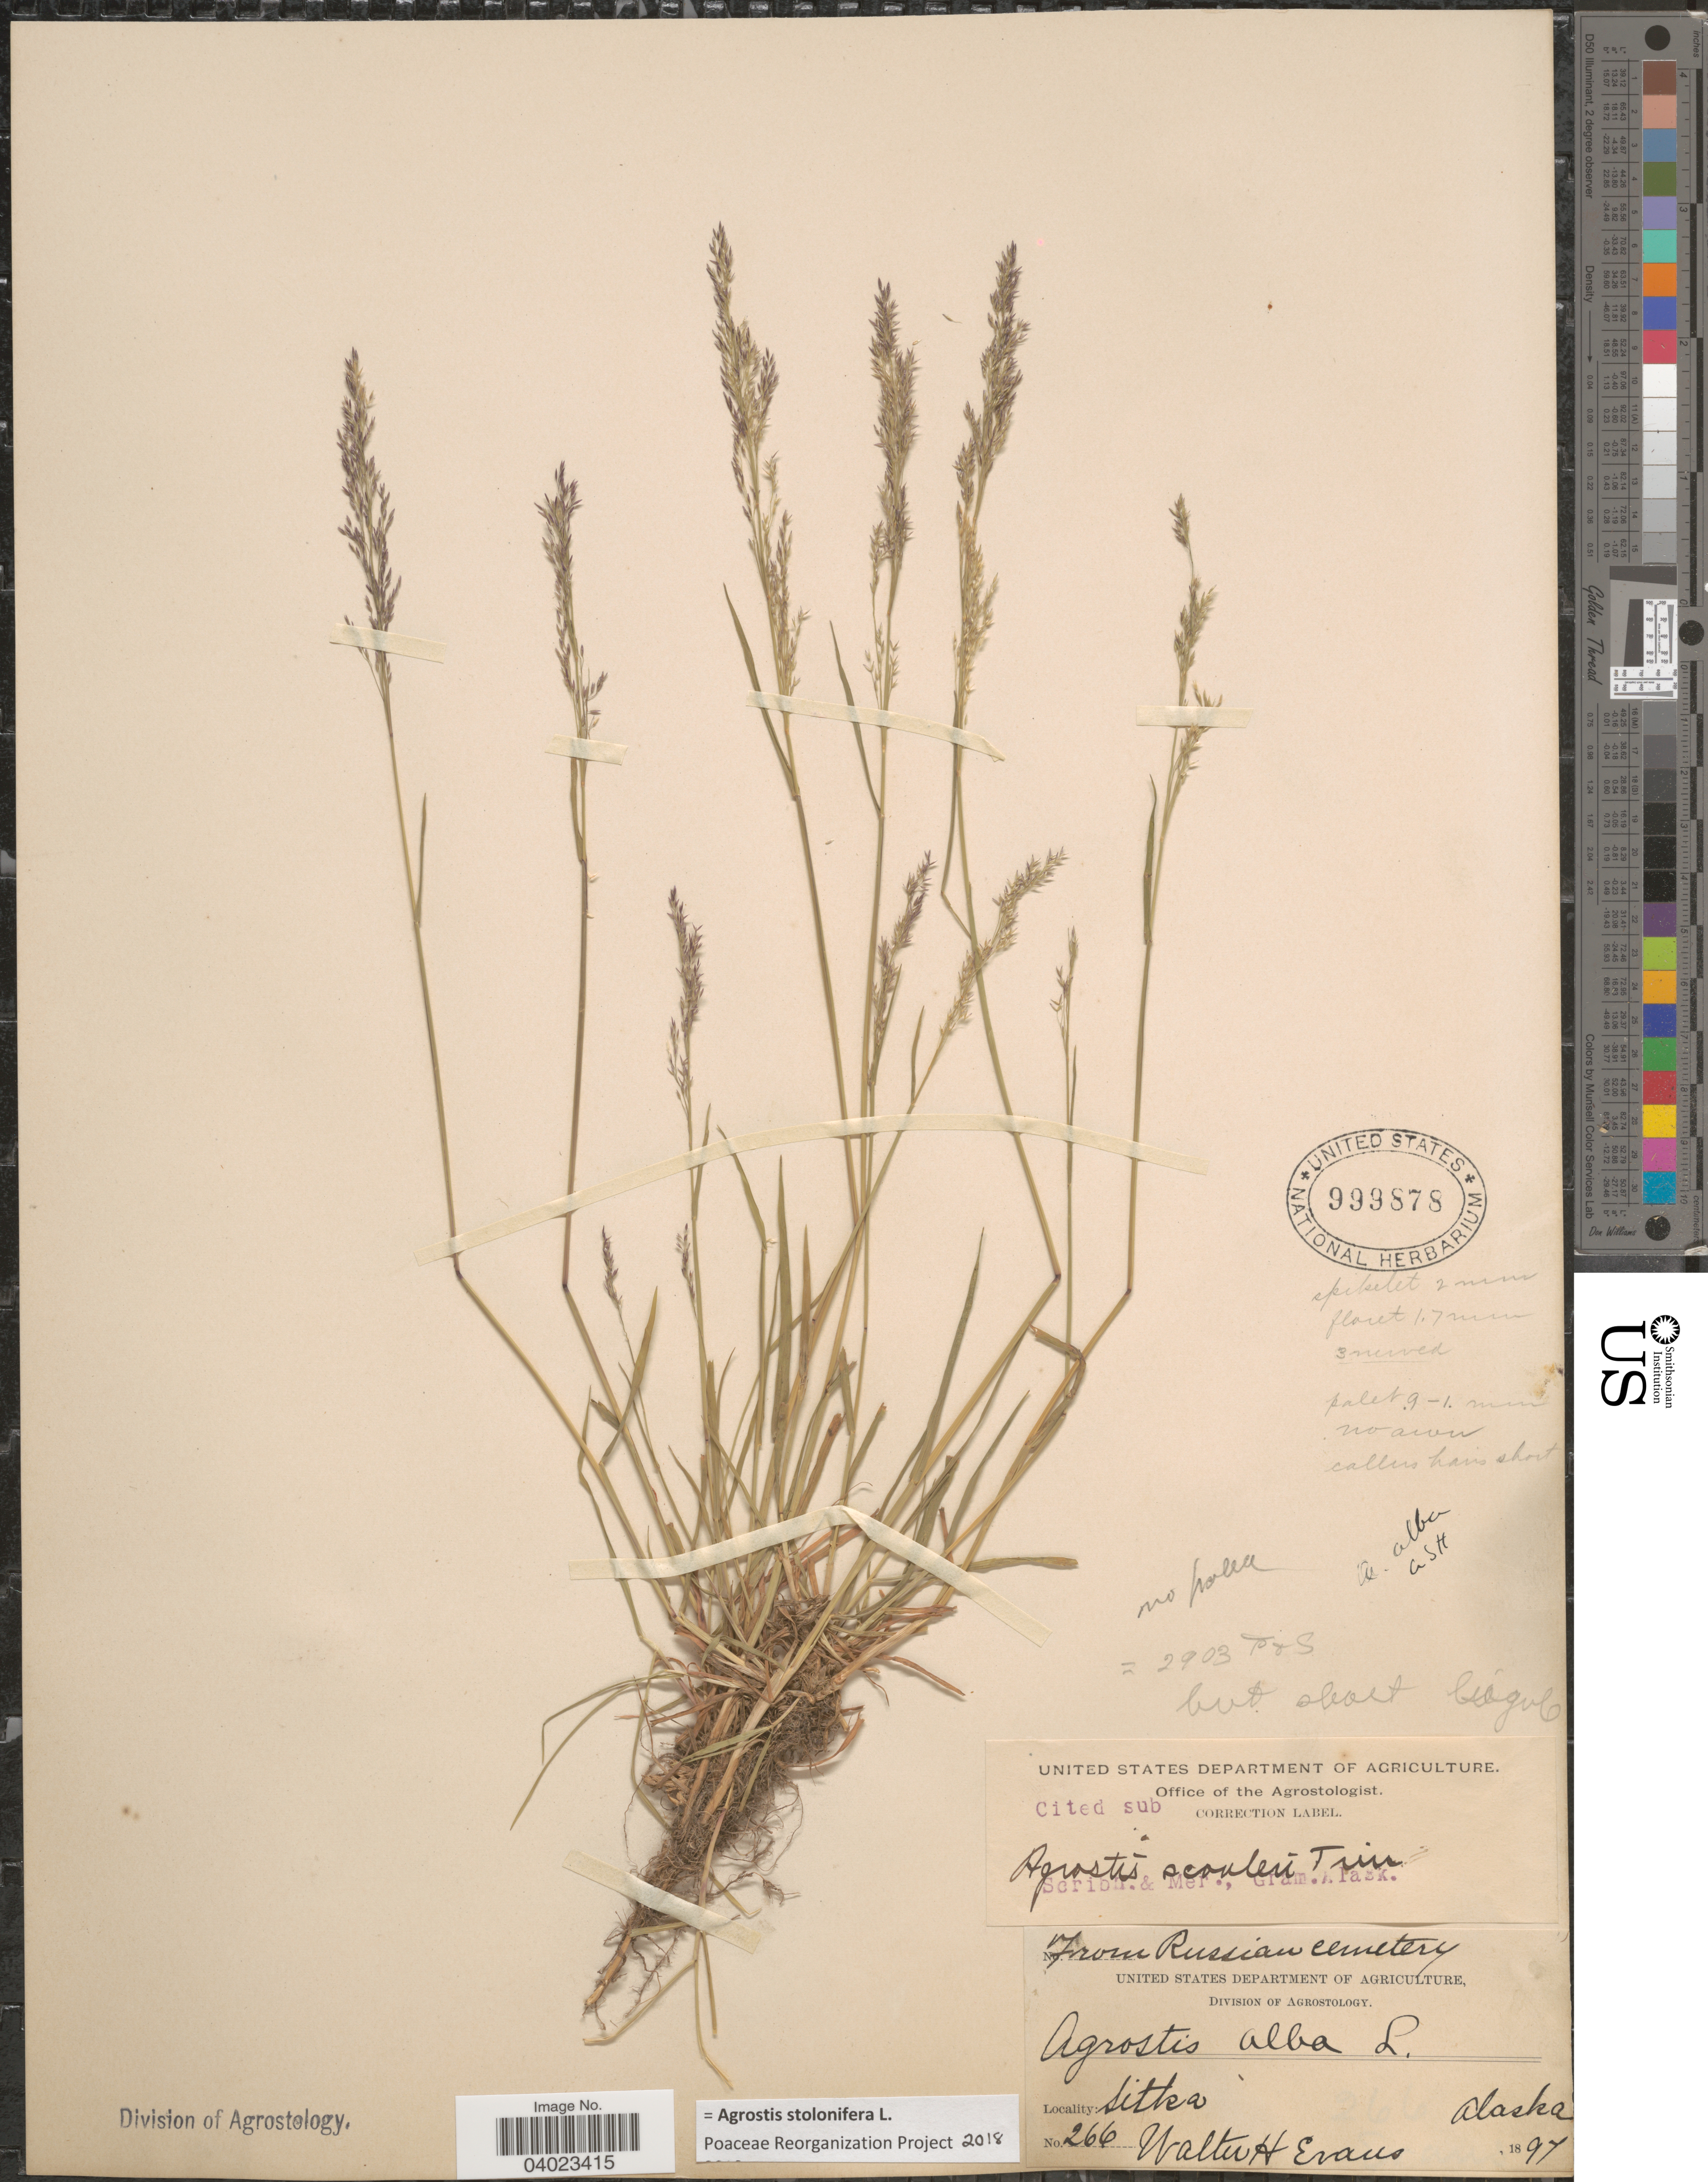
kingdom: Plantae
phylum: Tracheophyta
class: Liliopsida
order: Poales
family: Poaceae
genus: Agrostis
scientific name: Agrostis stolonifera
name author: L.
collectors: W. H. Evans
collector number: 266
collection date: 1897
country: United States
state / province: Alaska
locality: Sitka.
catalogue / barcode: US 999878